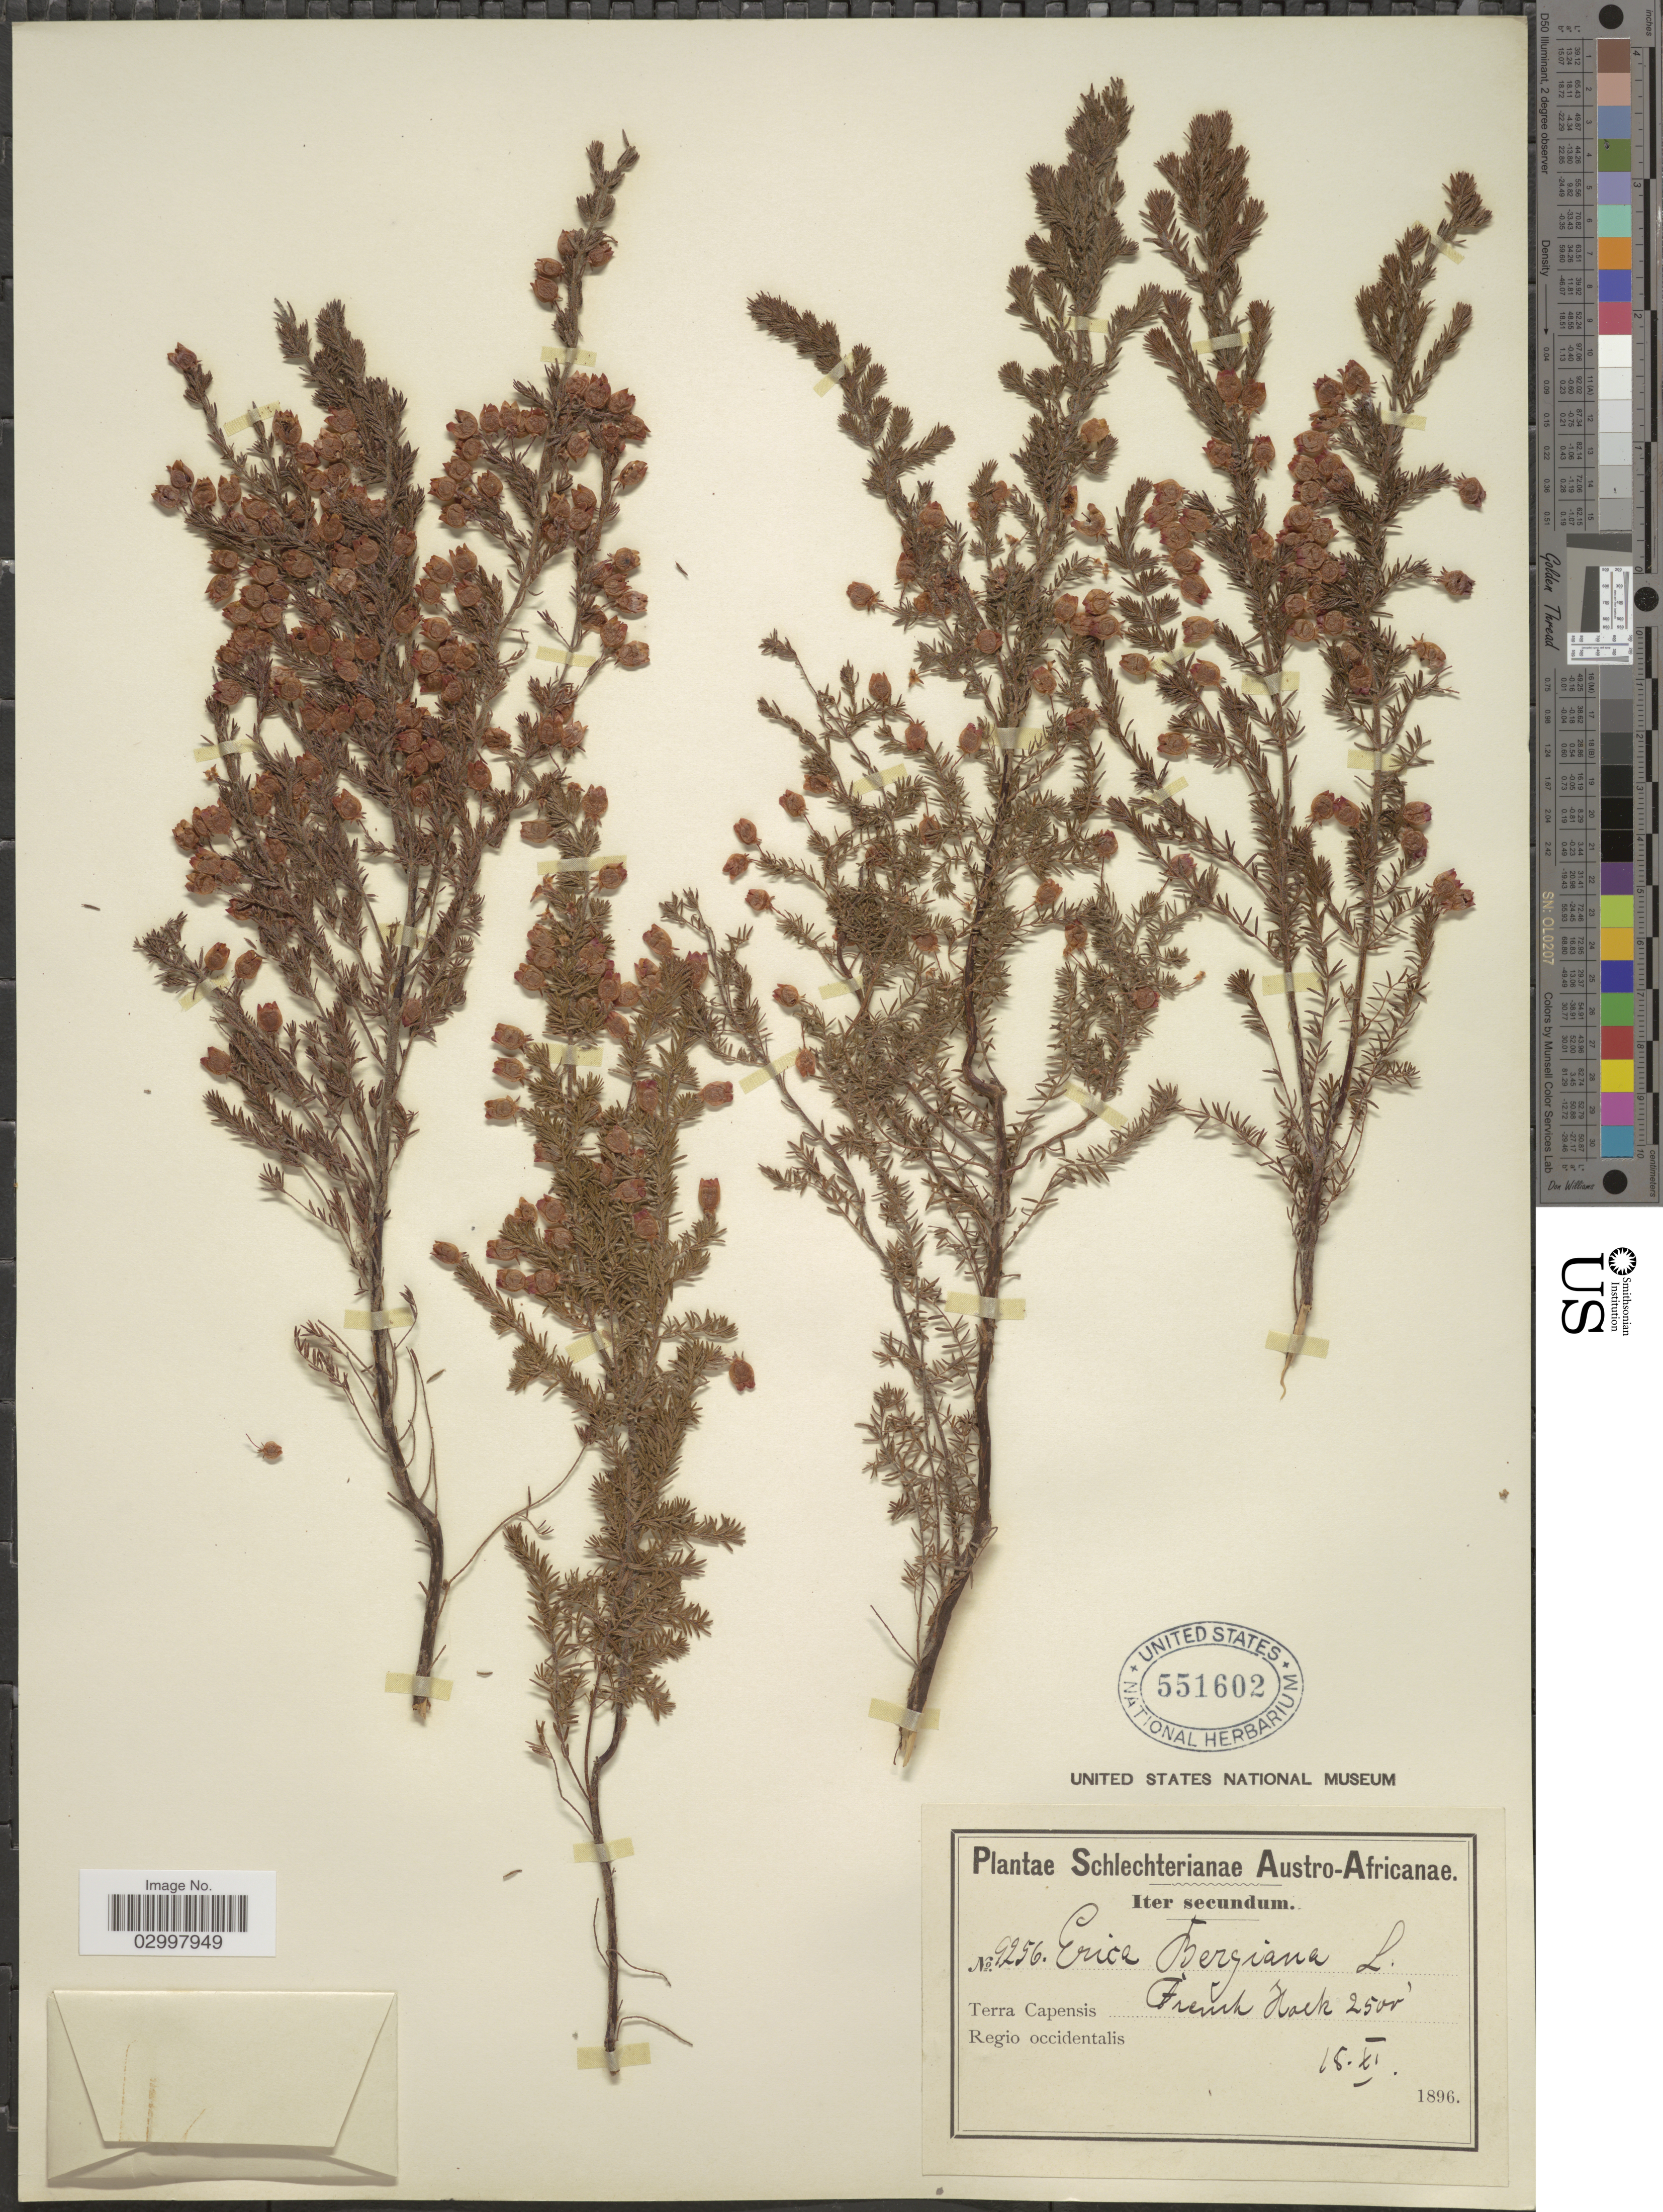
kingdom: Plantae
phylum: Tracheophyta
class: Magnoliopsida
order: Ericales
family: Ericaceae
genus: Erica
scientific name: Erica bergiana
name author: L.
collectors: Schlechter, --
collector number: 9256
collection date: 1896-11-18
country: South Africa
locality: Austro-Africanae. Terra Capensis. Regio occidentalis. French Hoek.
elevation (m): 762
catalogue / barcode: US 551602